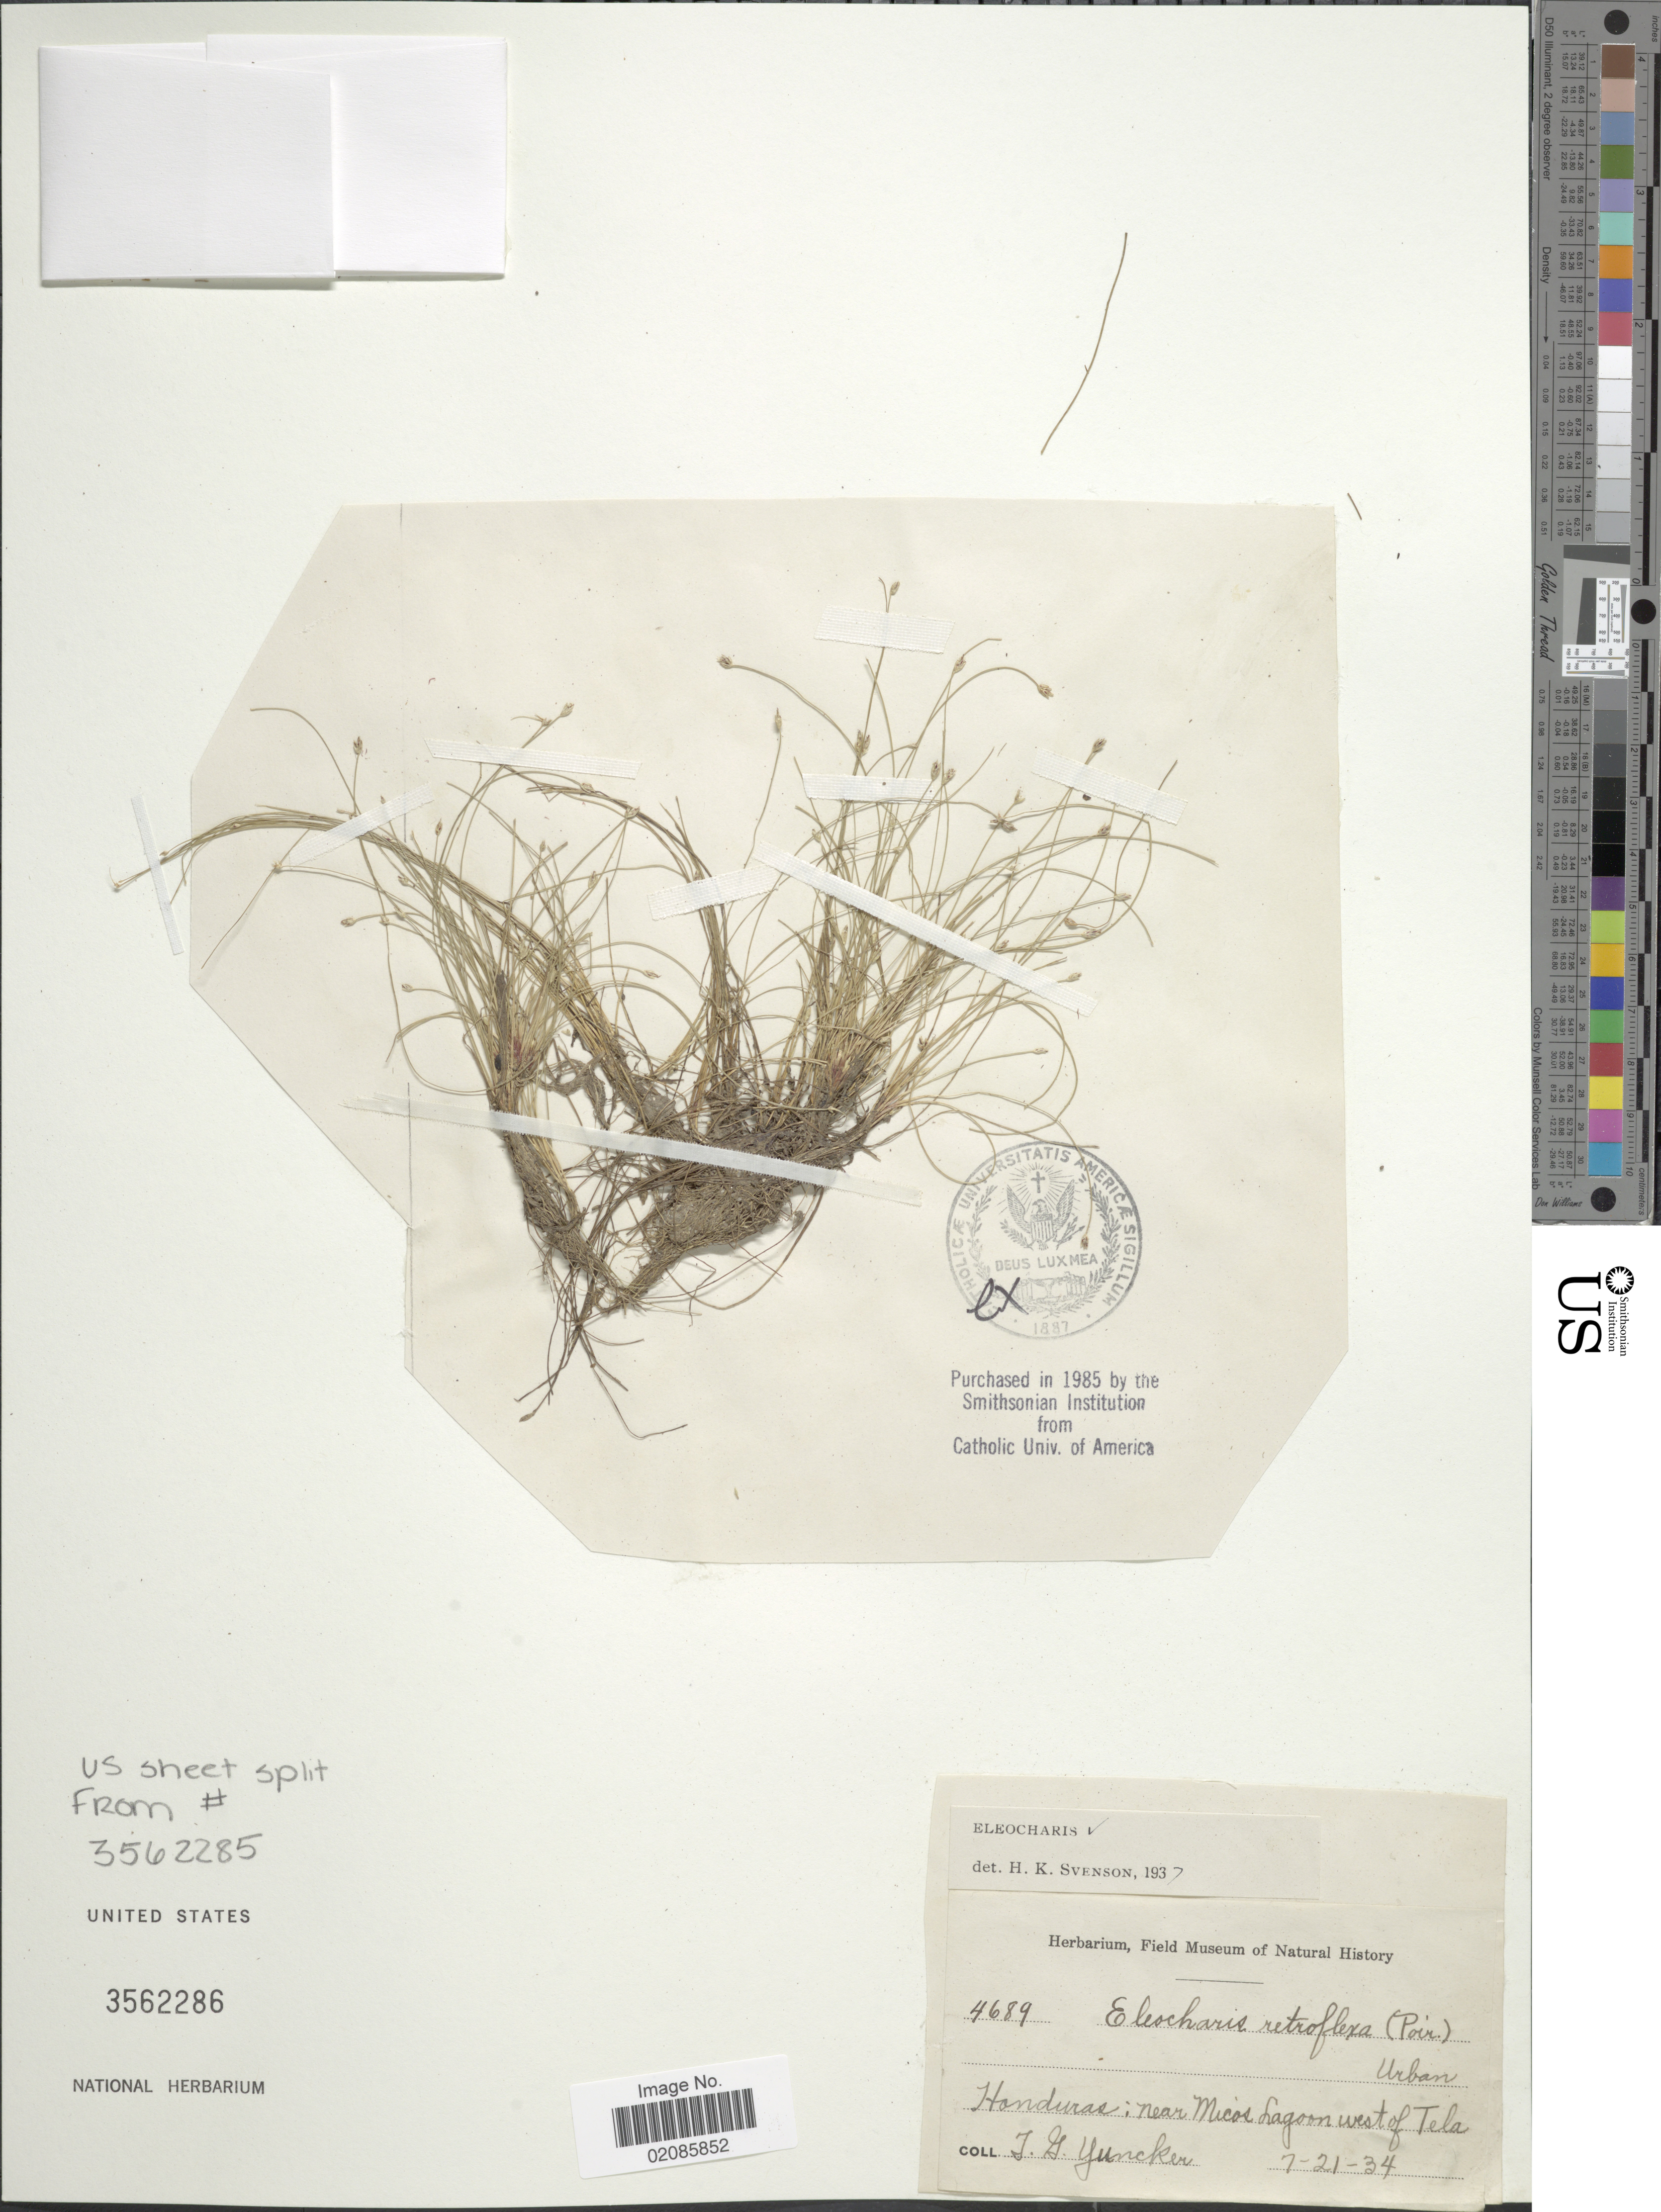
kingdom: Plantae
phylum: Tracheophyta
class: Liliopsida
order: Poales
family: Cyperaceae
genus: Eleocharis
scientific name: Eleocharis retroflexa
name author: (Poir.) Urb.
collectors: T. G. Yuncker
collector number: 4689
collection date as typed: Transcribed d/m/y: 21/7/34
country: Honduras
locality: Near Micos Lagoon west of Tela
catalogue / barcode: US 3562286